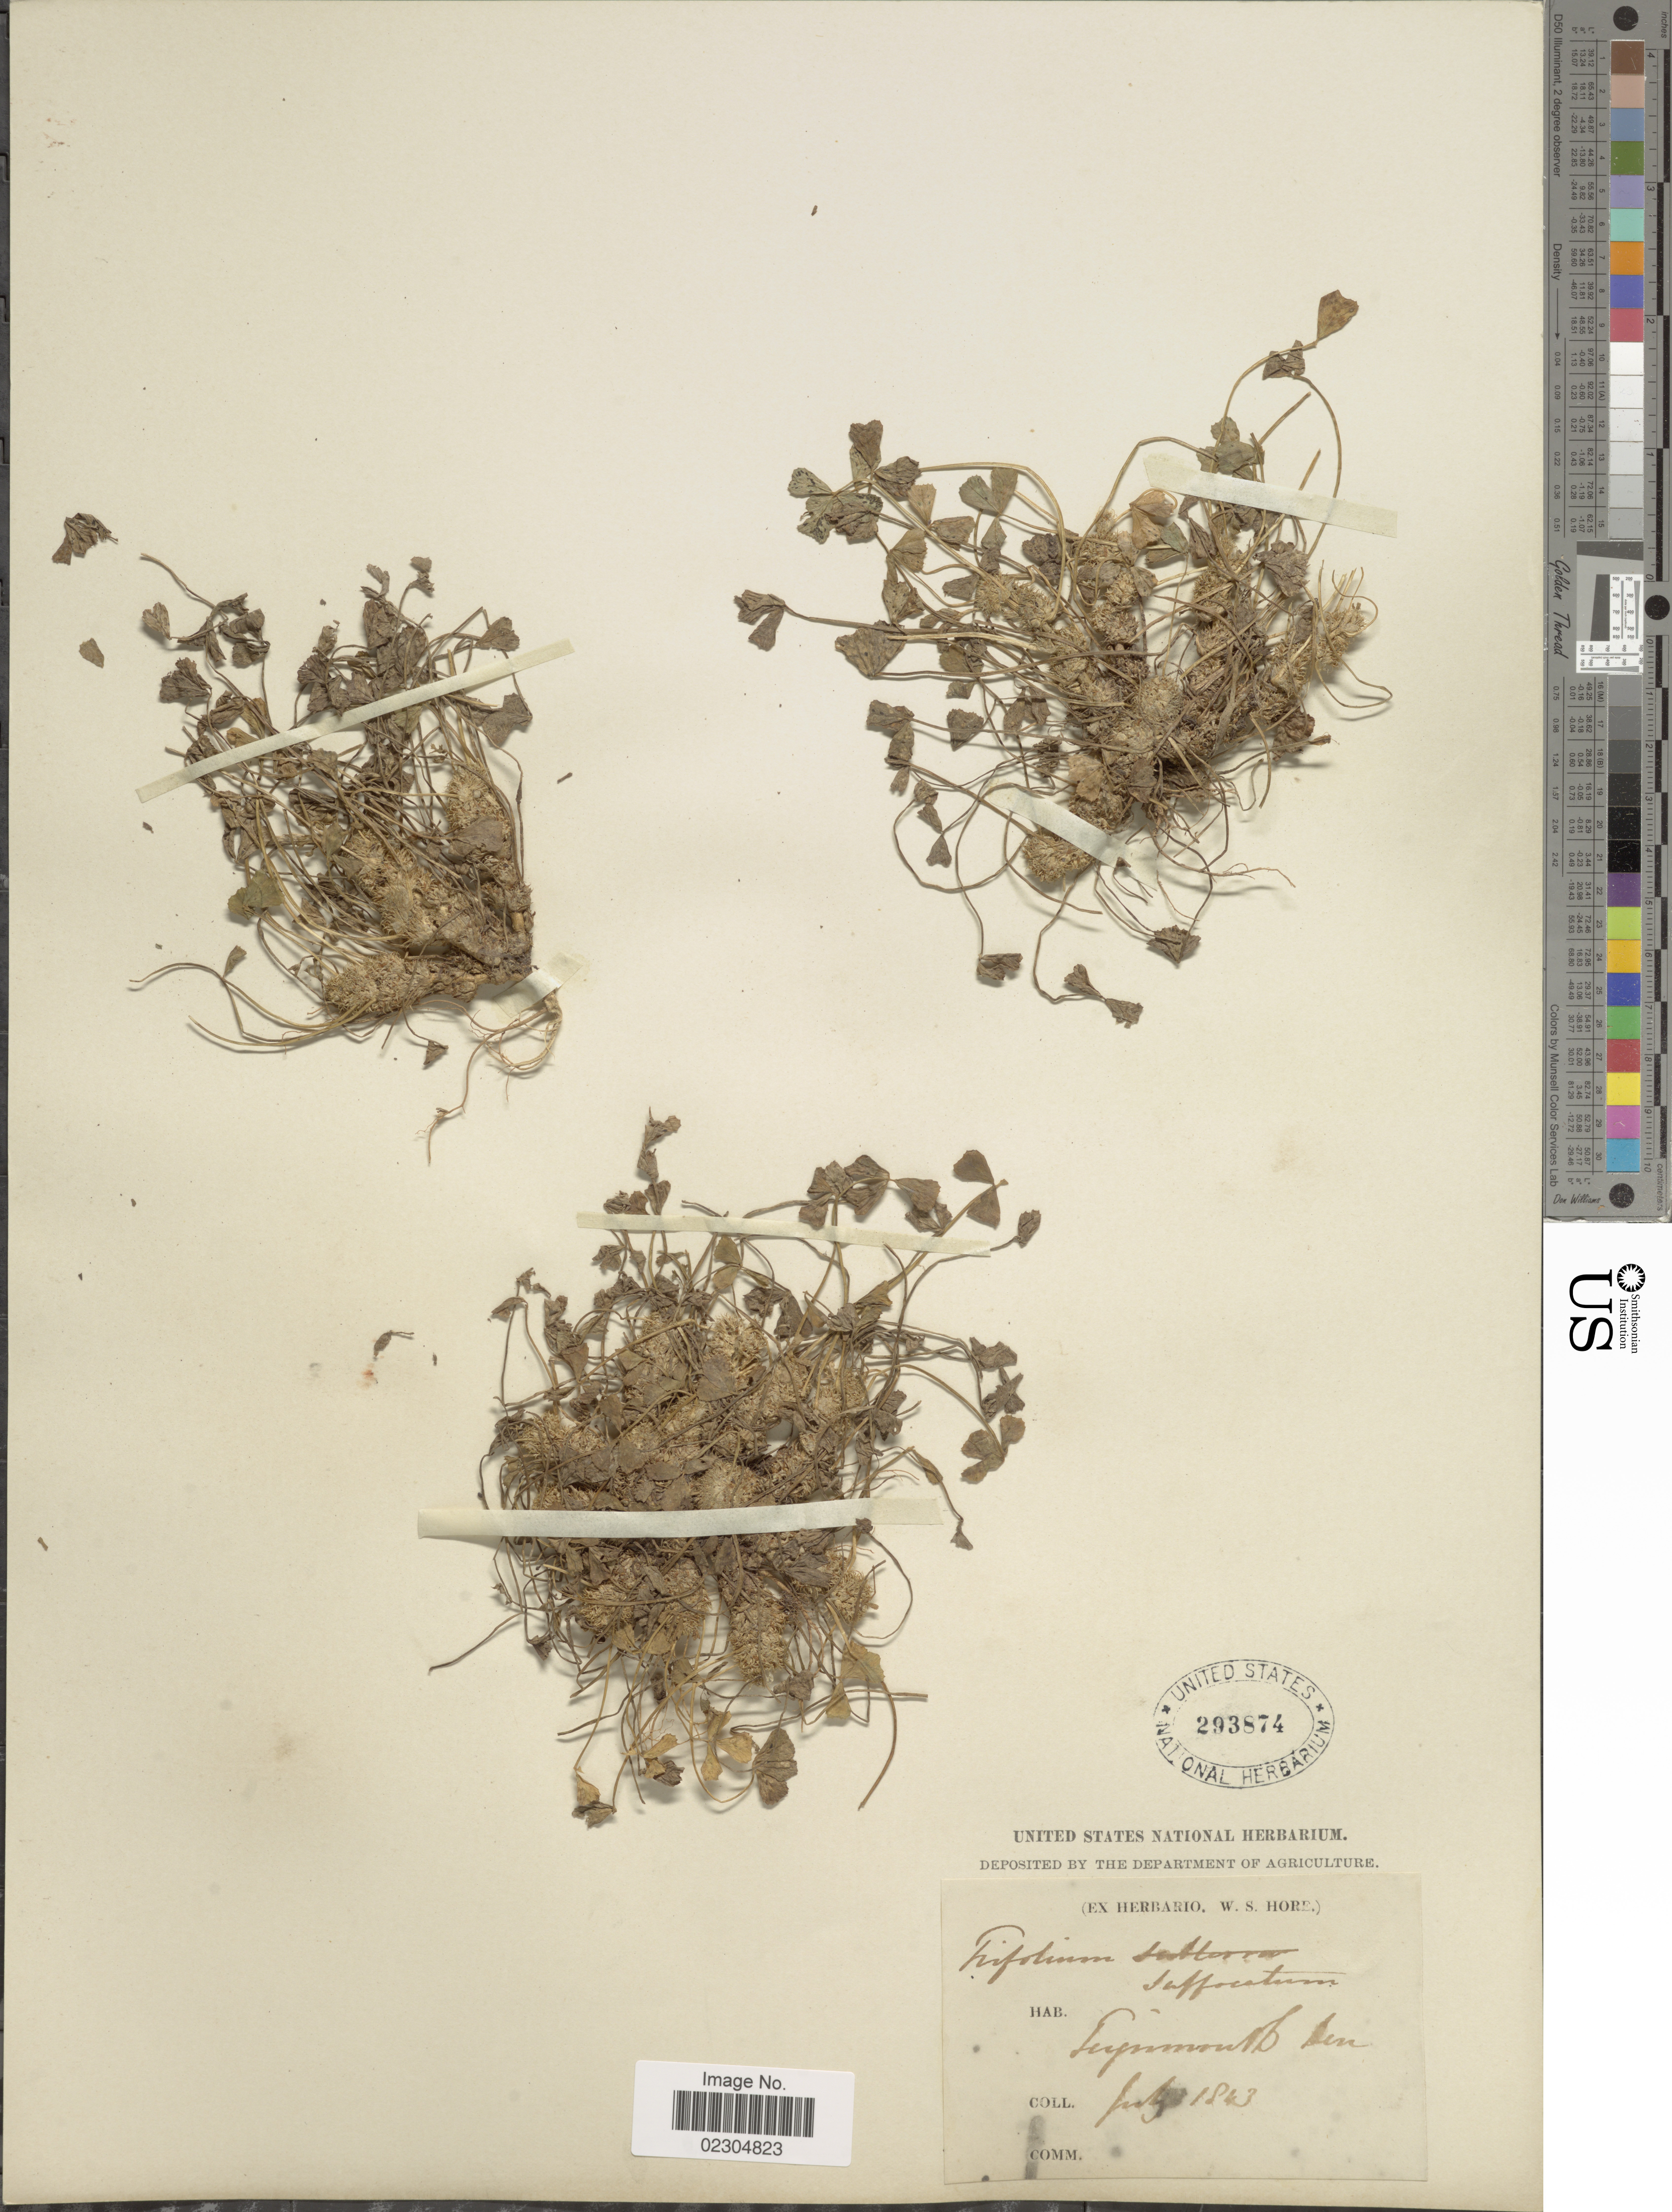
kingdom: Plantae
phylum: Tracheophyta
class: Magnoliopsida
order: Fabales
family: Fabaceae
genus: Trifolium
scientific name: Trifolium suffocatum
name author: L.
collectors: ex herb. W. S. Hore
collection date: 1843-07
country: United Kingdom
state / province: England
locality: Teignmouth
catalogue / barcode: US 293874